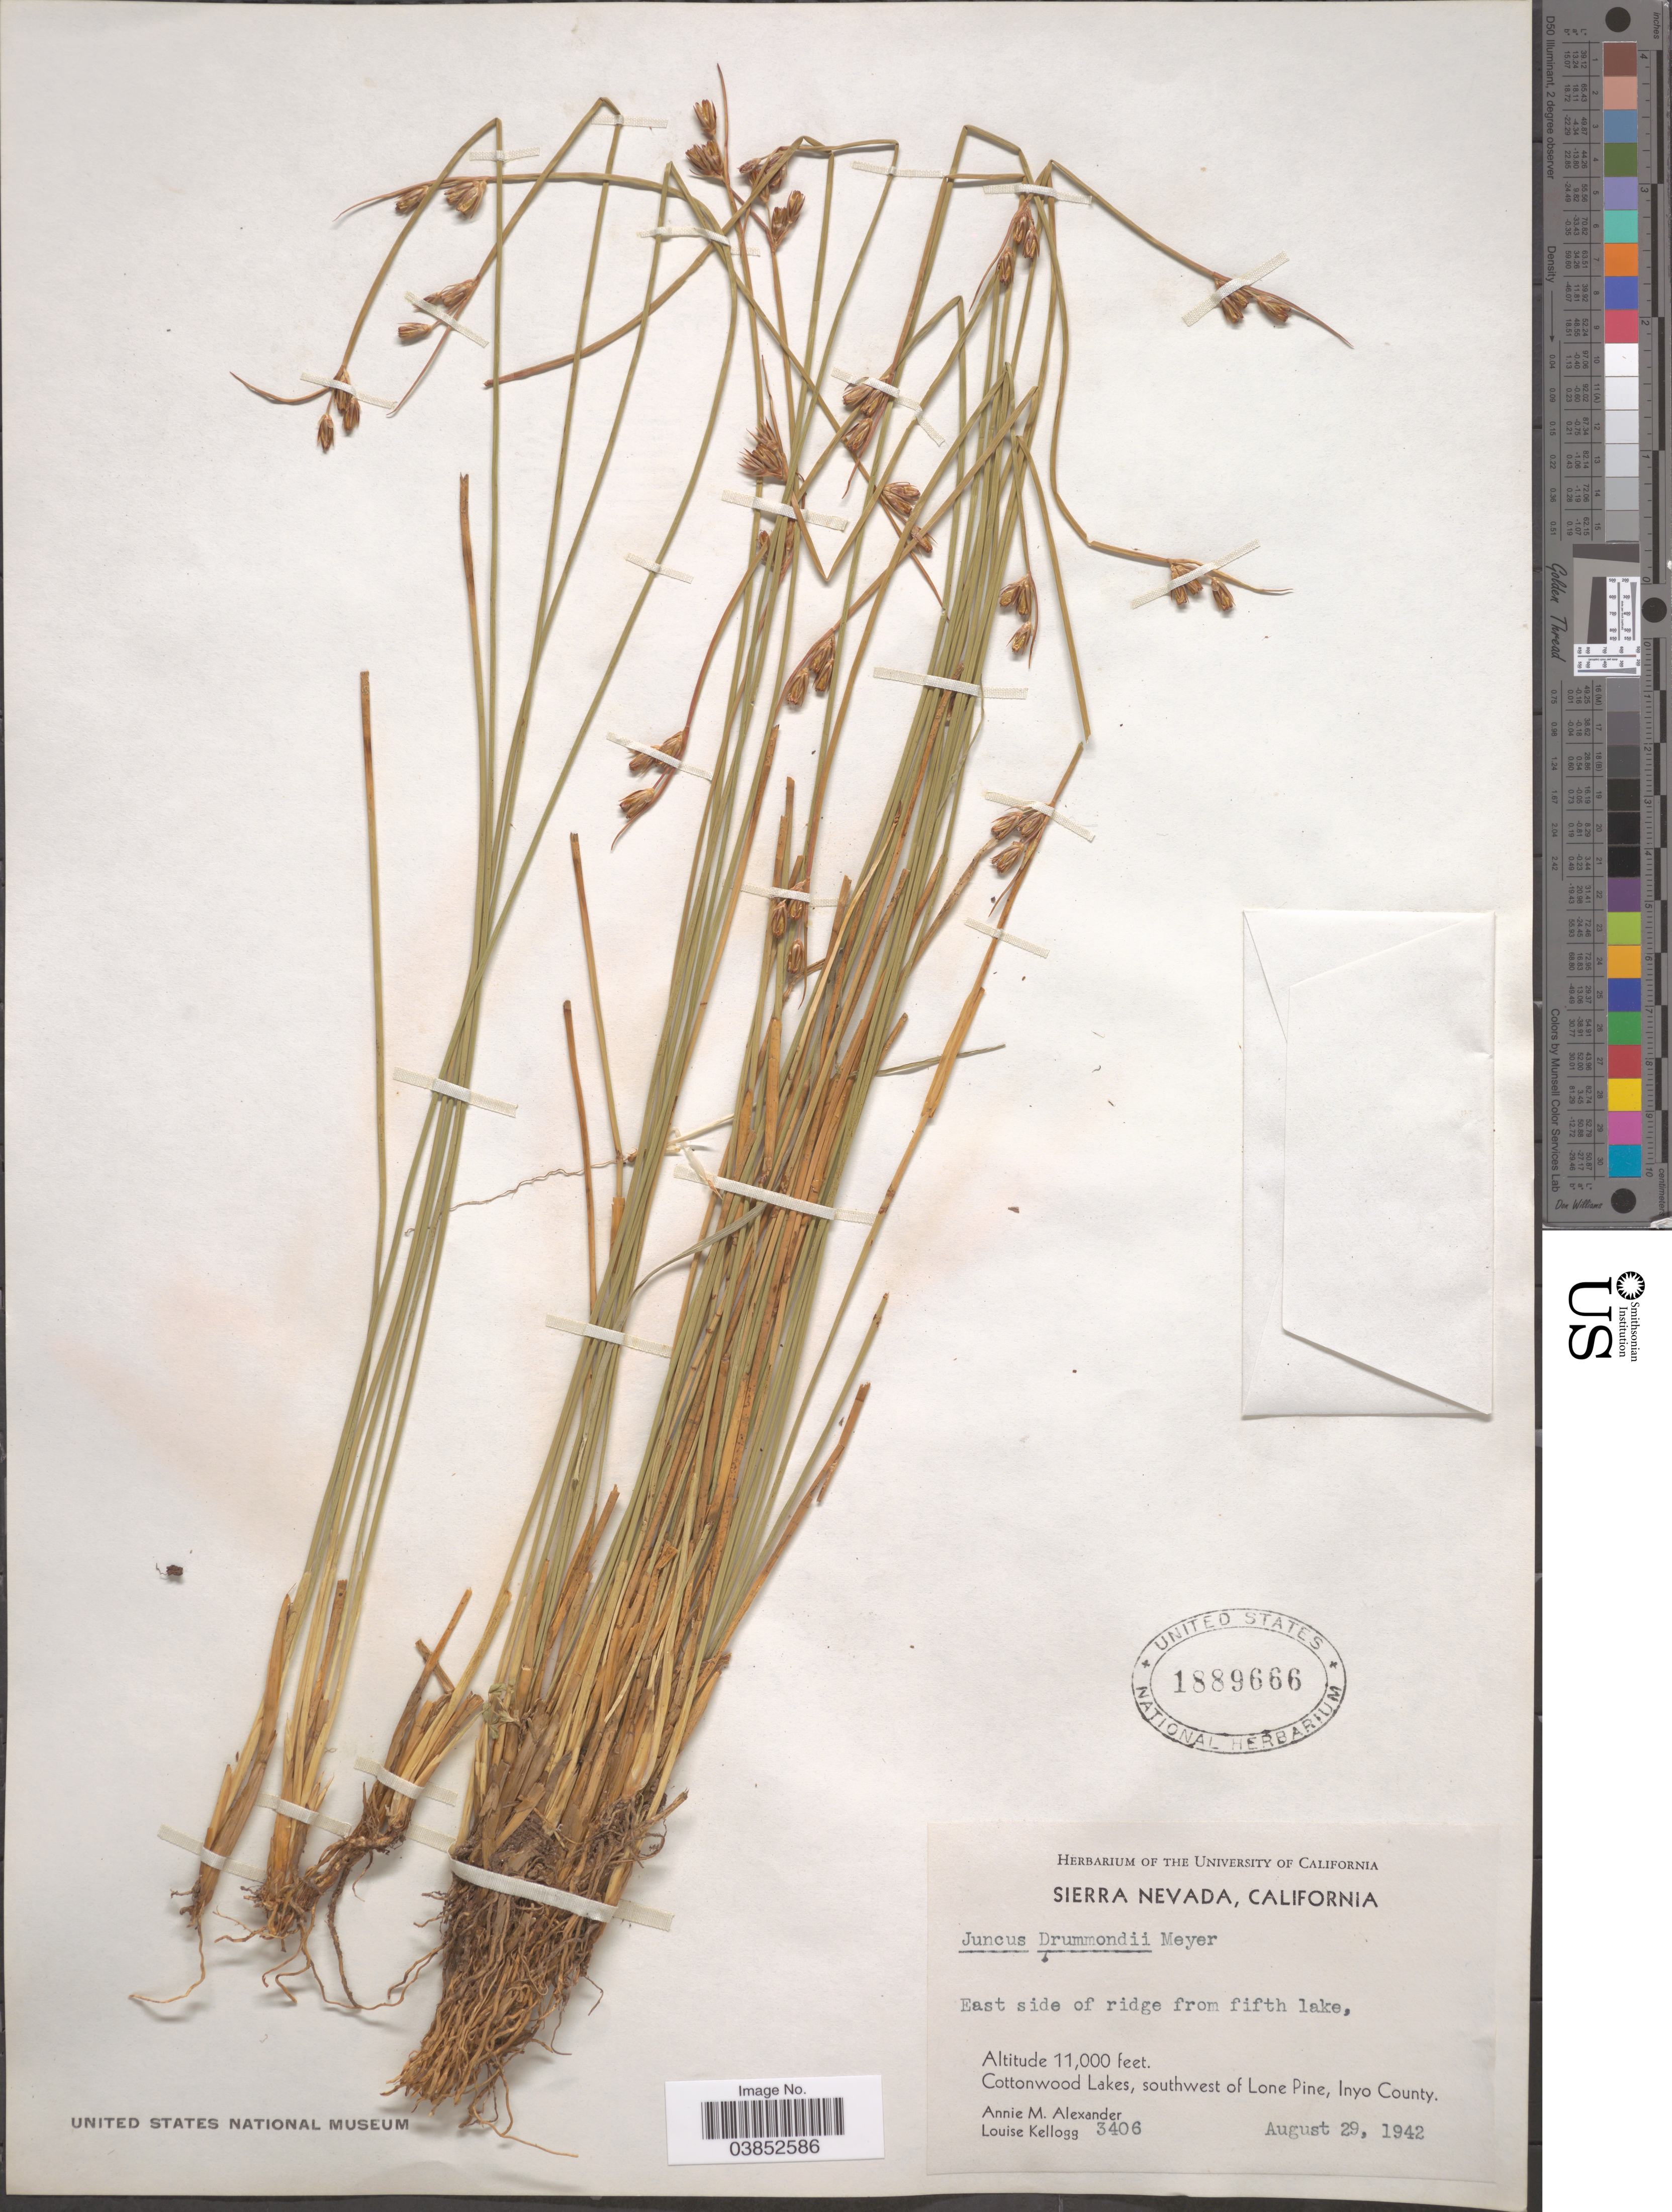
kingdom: Plantae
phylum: Tracheophyta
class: Liliopsida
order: Poales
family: Juncaceae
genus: Juncus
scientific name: Juncus drummondii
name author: E. Mey.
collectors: A. M. Alexander & L. Kellogg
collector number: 3406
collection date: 1942-08-29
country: United States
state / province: California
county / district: Inyo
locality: Sierra Nevada. East side of ridge from fifth lake. Cottonwood Lakes, southwest of Lone Pine, Inyo County.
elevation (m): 3353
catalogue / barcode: US 1889666